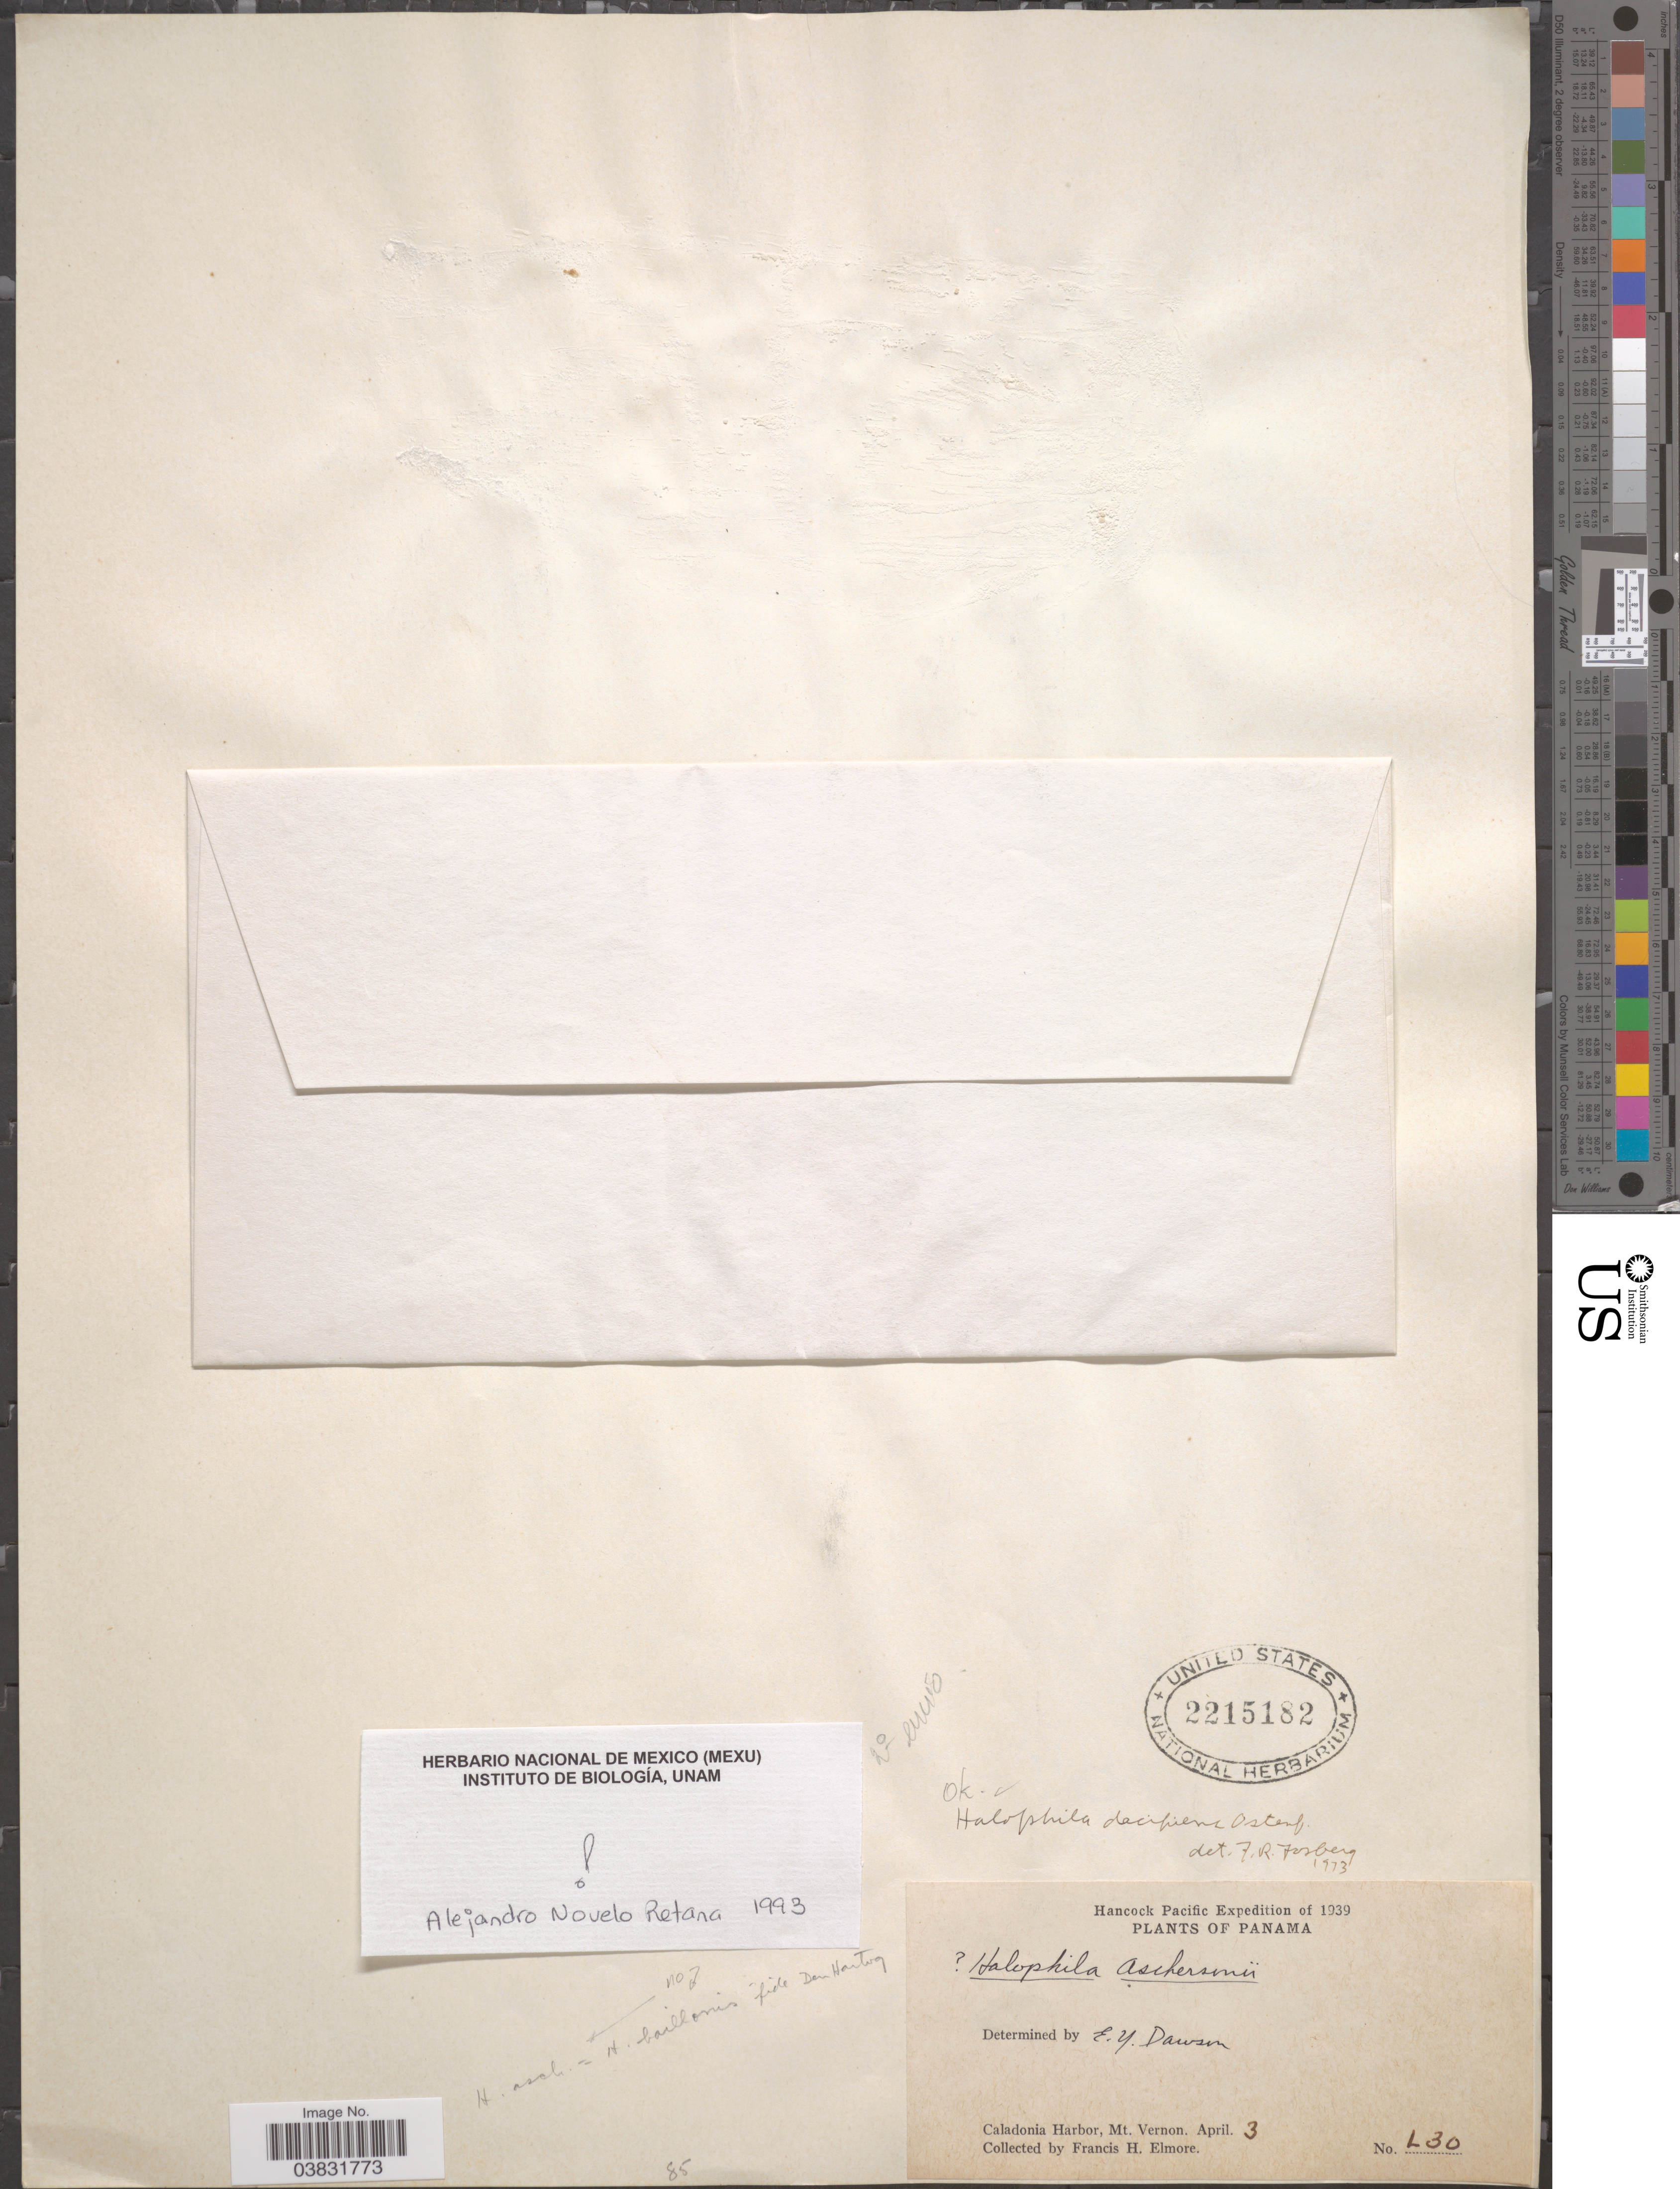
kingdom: Plantae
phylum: Tracheophyta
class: Liliopsida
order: Alismatales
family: Hydrocharitaceae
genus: Halophila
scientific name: Halophila decipiens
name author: Ostenf.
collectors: F. H. Elmore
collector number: L30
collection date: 1939-04-03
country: Panama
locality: Caladonia Harbor, Mt. Vernon.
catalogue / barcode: US 2215182